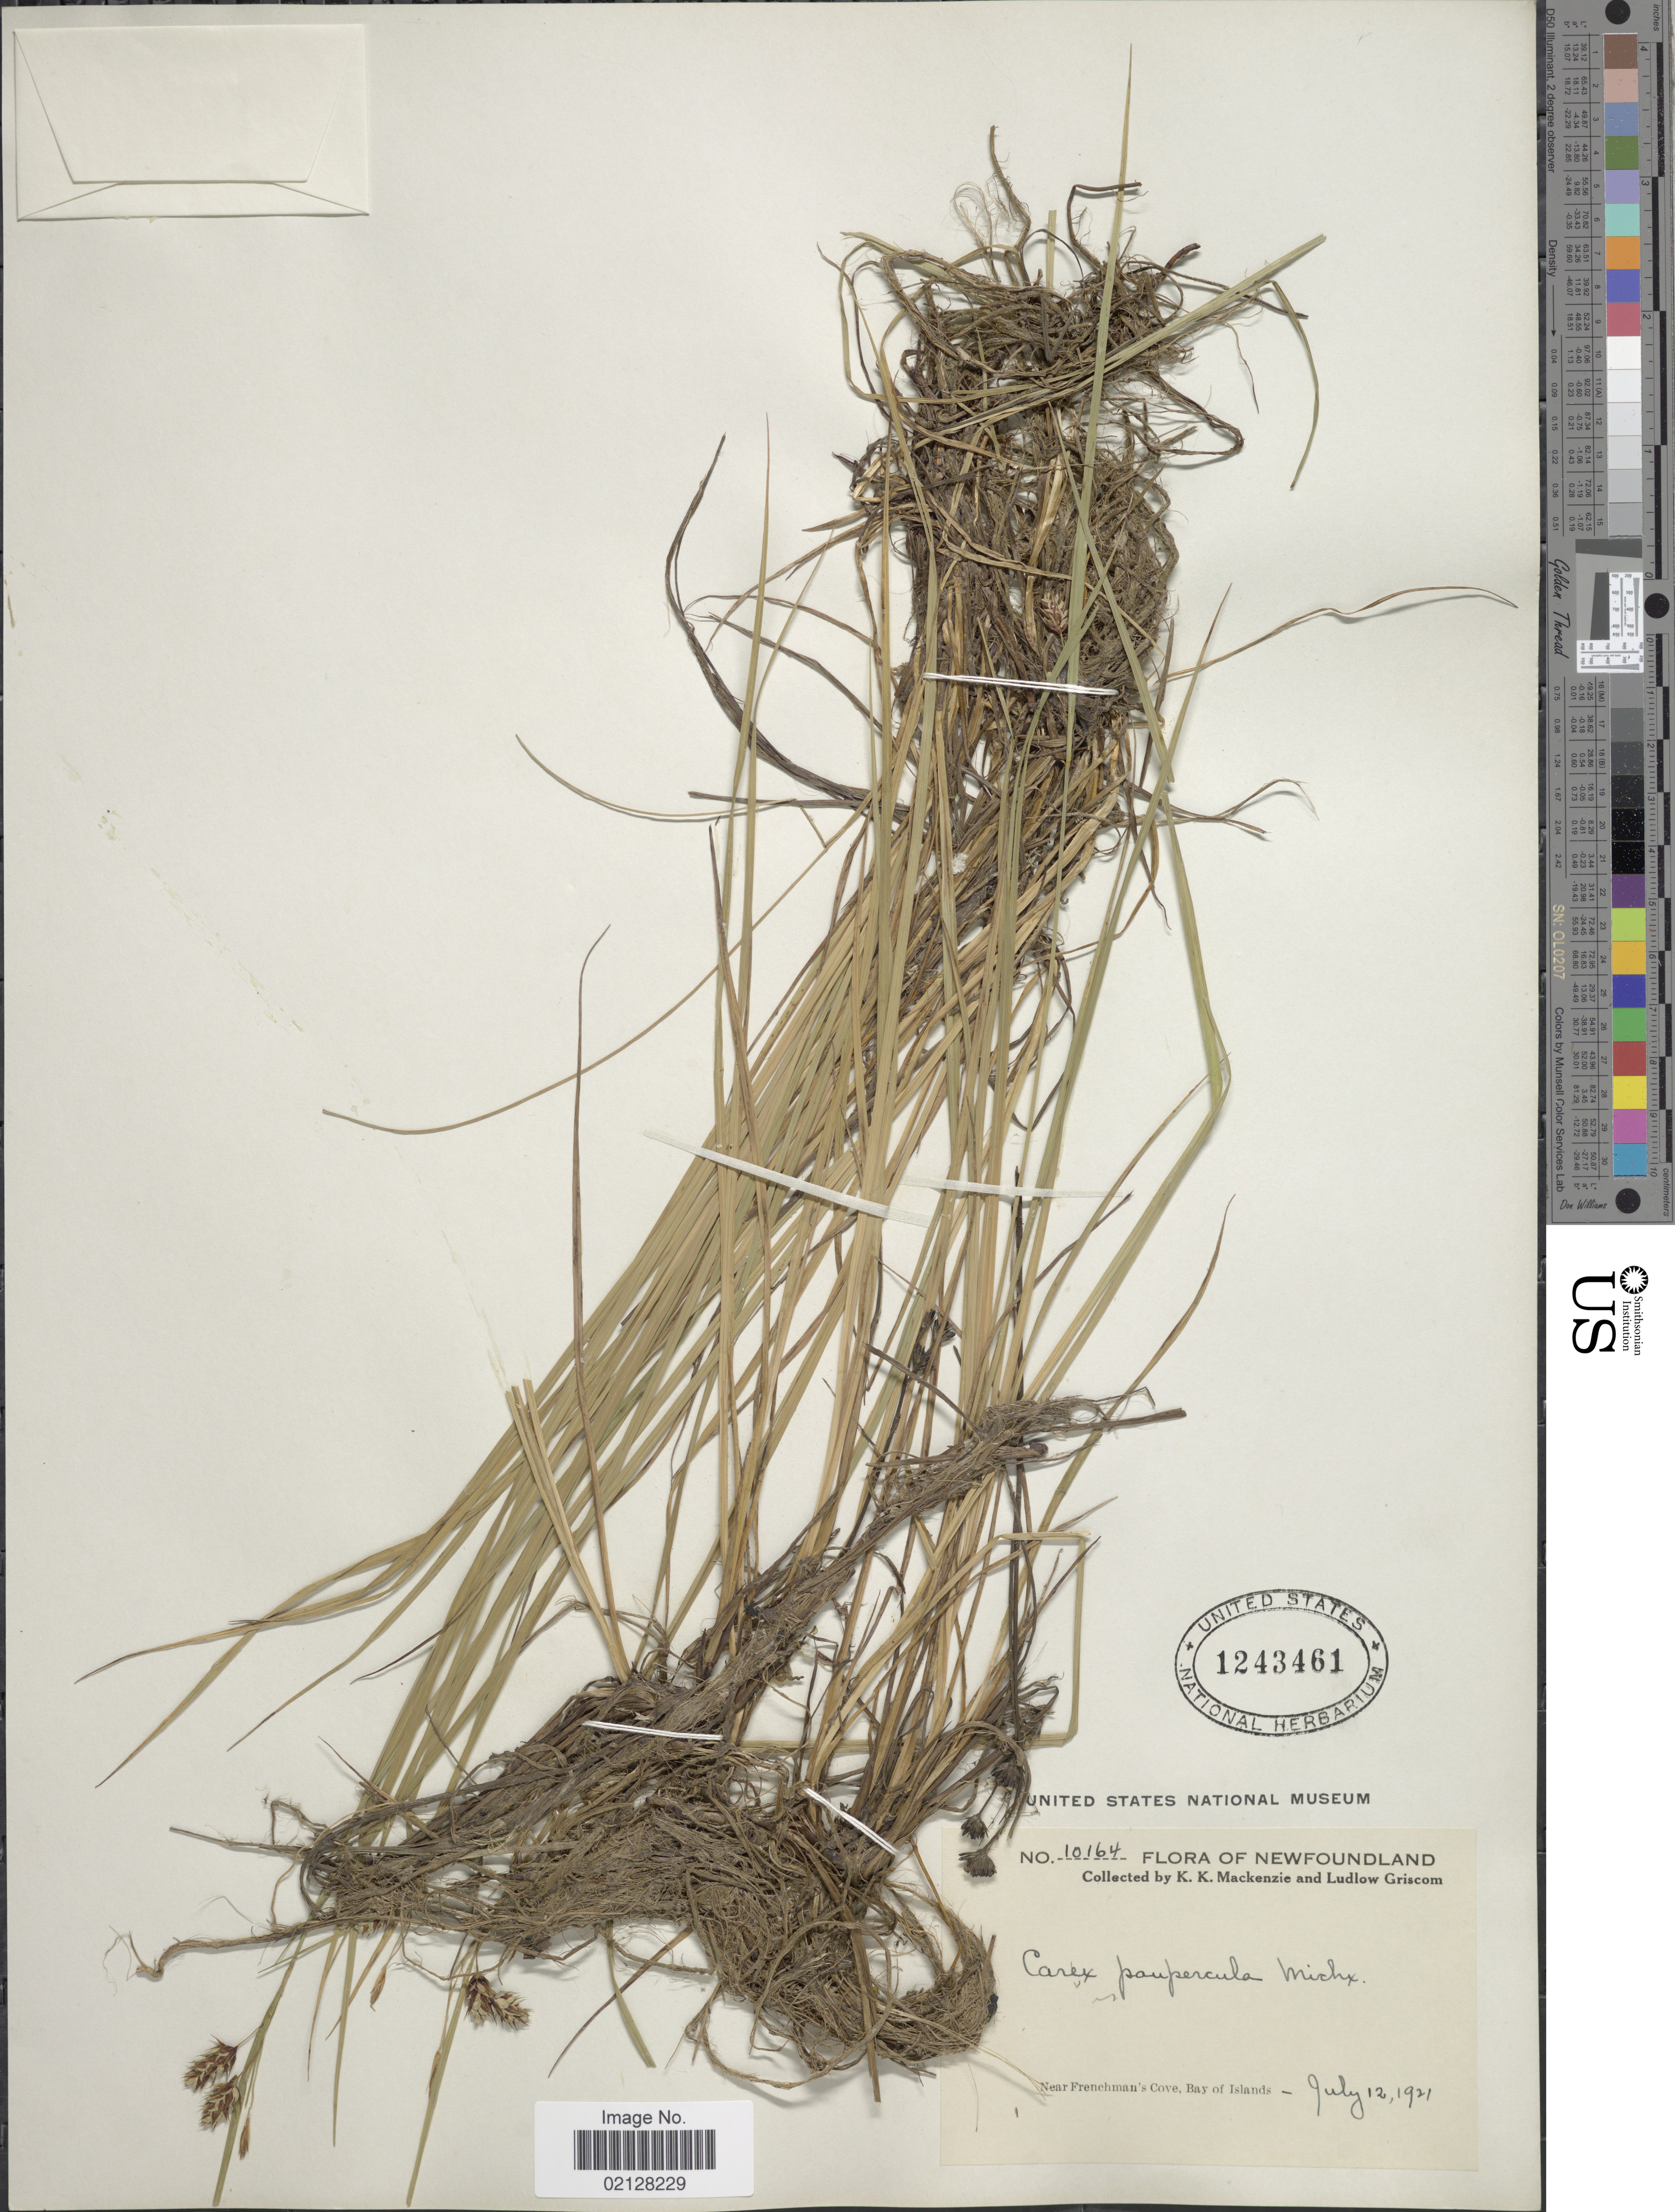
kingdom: Plantae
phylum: Tracheophyta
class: Liliopsida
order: Poales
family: Cyperaceae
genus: Carex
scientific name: Carex magellanica subsp. irrigua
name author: (Wahlenb.) Hiitonen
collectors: K. K. Mackenzie & L. Griscom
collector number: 10164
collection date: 1921-07-12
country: Canada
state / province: Newfoundland and Labrador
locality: Near Frenchman's Cove, Bay of Islands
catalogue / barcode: US 1243461